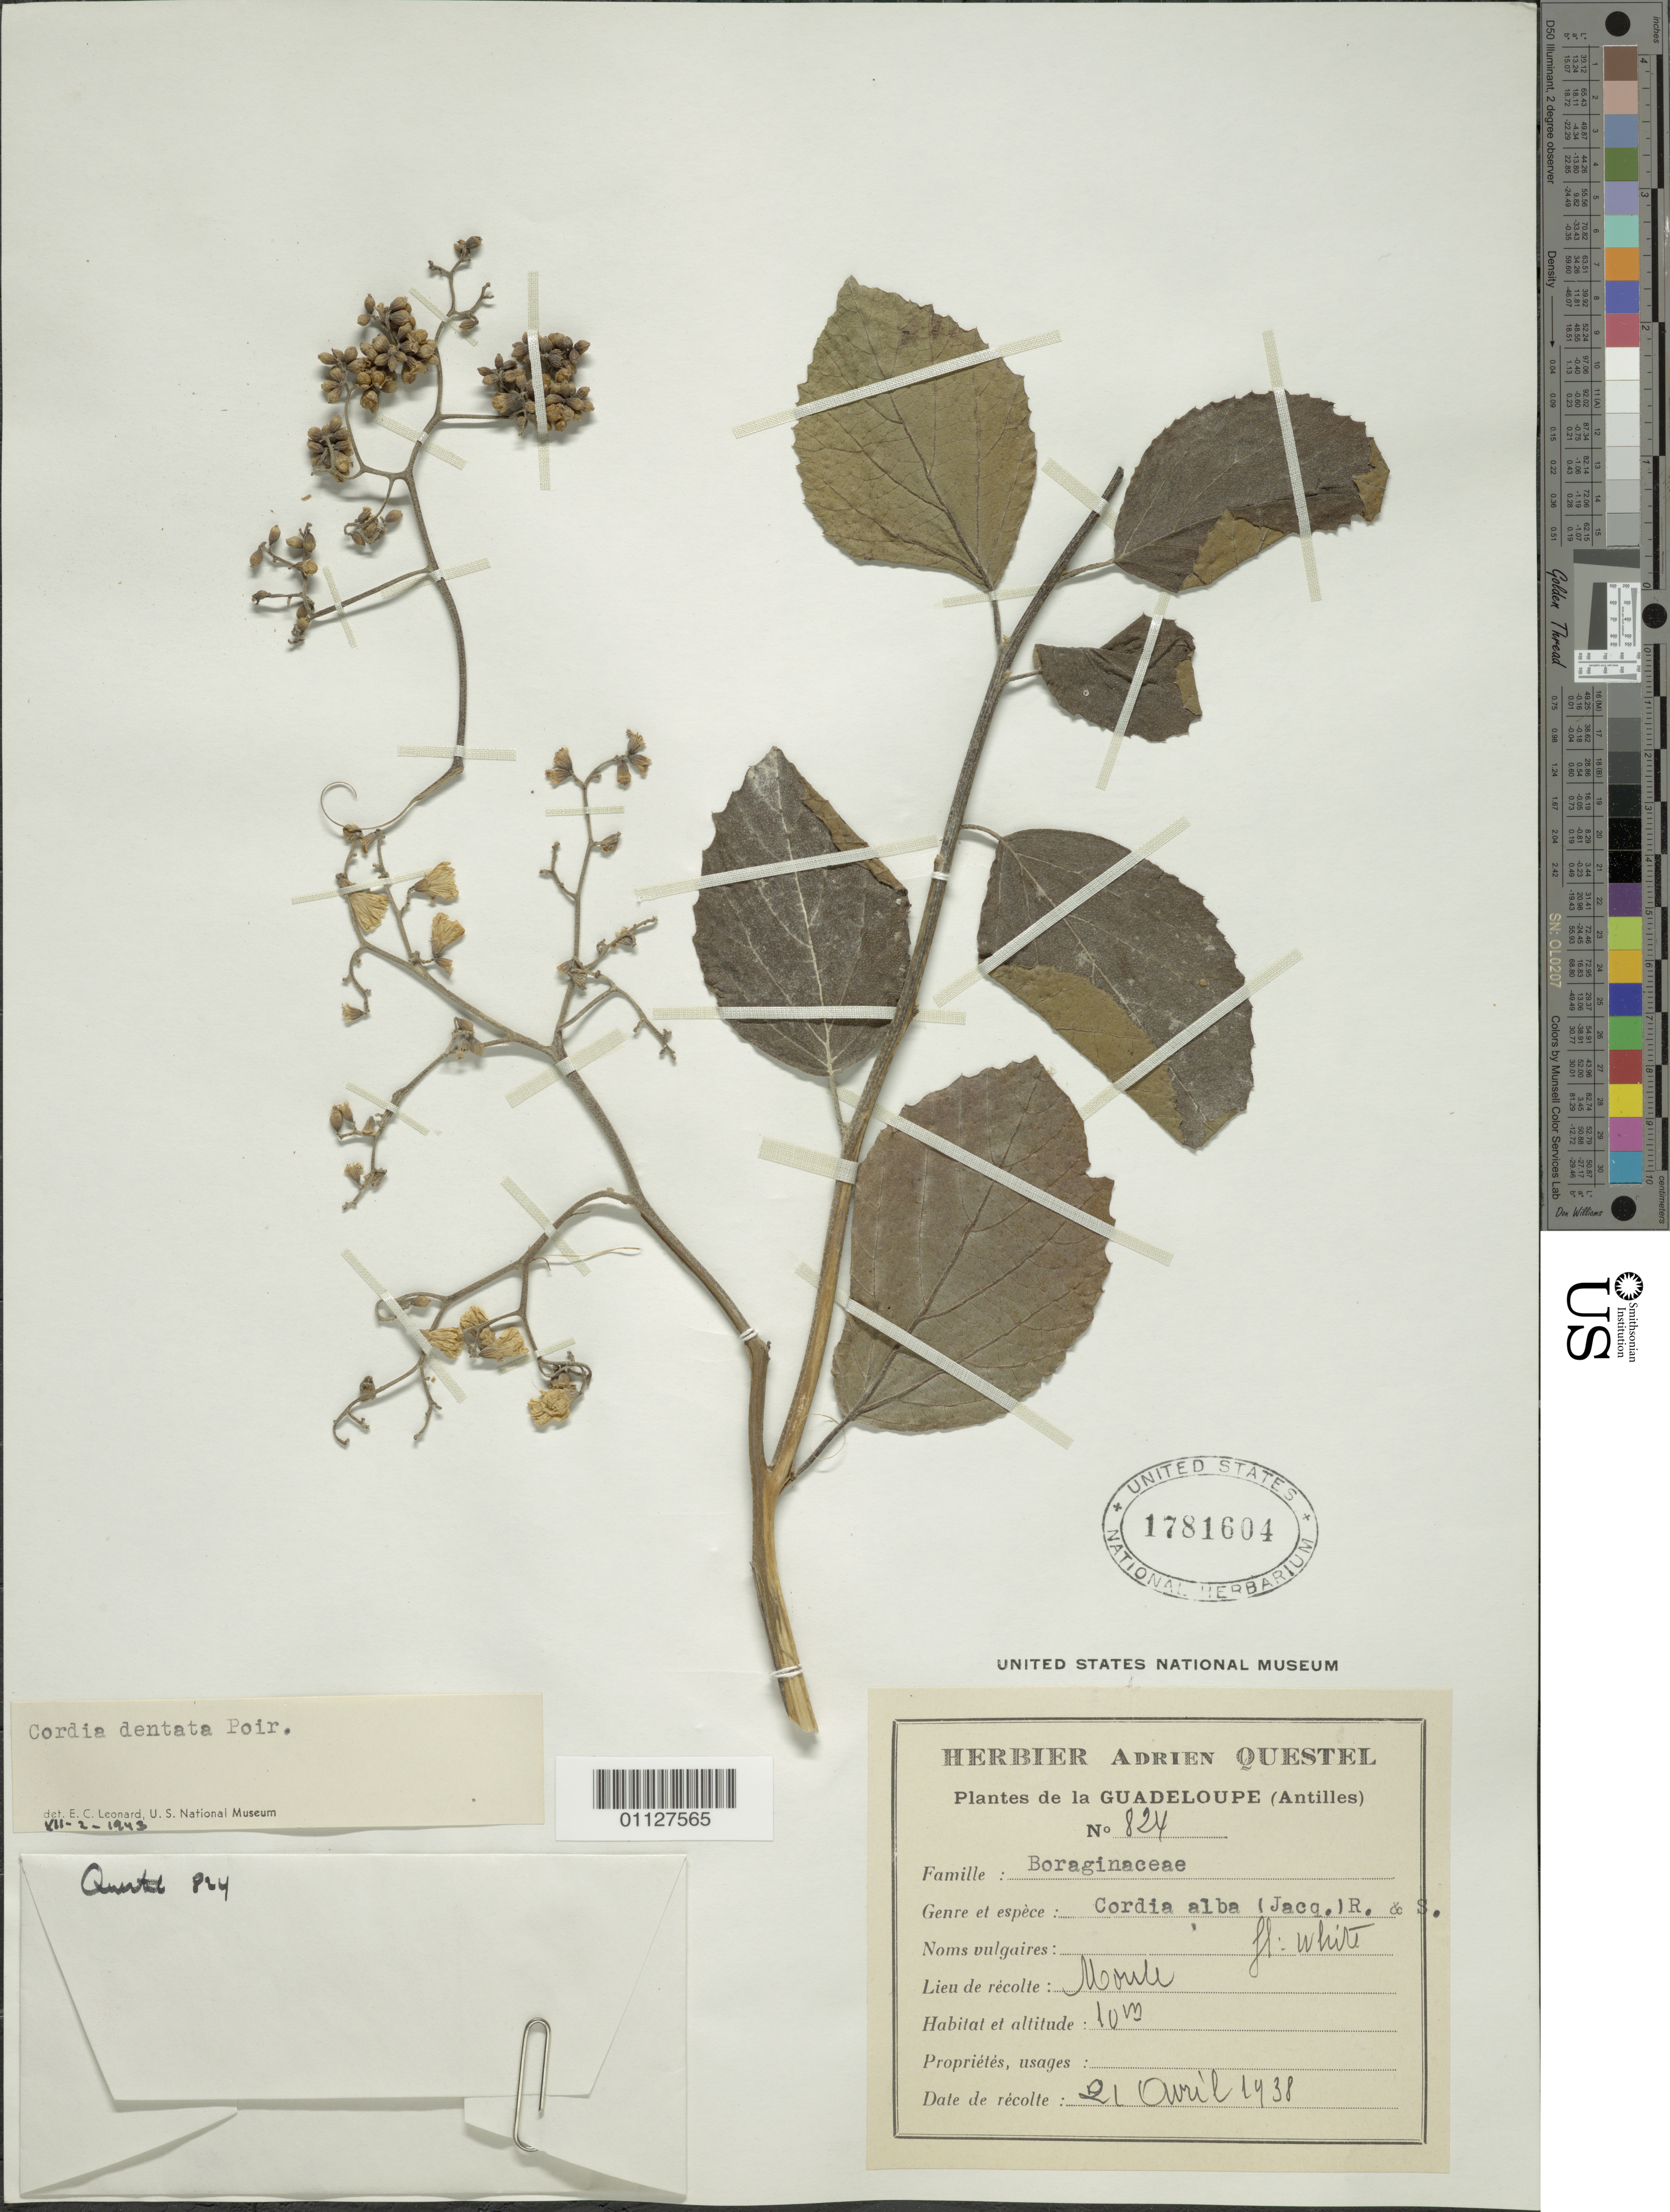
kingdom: Plantae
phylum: Tracheophyta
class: Magnoliopsida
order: Boraginales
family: Cordiaceae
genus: Cordia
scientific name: Cordia dentata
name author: Poir.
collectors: A. Questel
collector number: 824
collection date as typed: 21 Apr 1938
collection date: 1938-04-21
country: Guadeloupe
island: Grande Terre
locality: Moule.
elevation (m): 10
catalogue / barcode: US 1781604